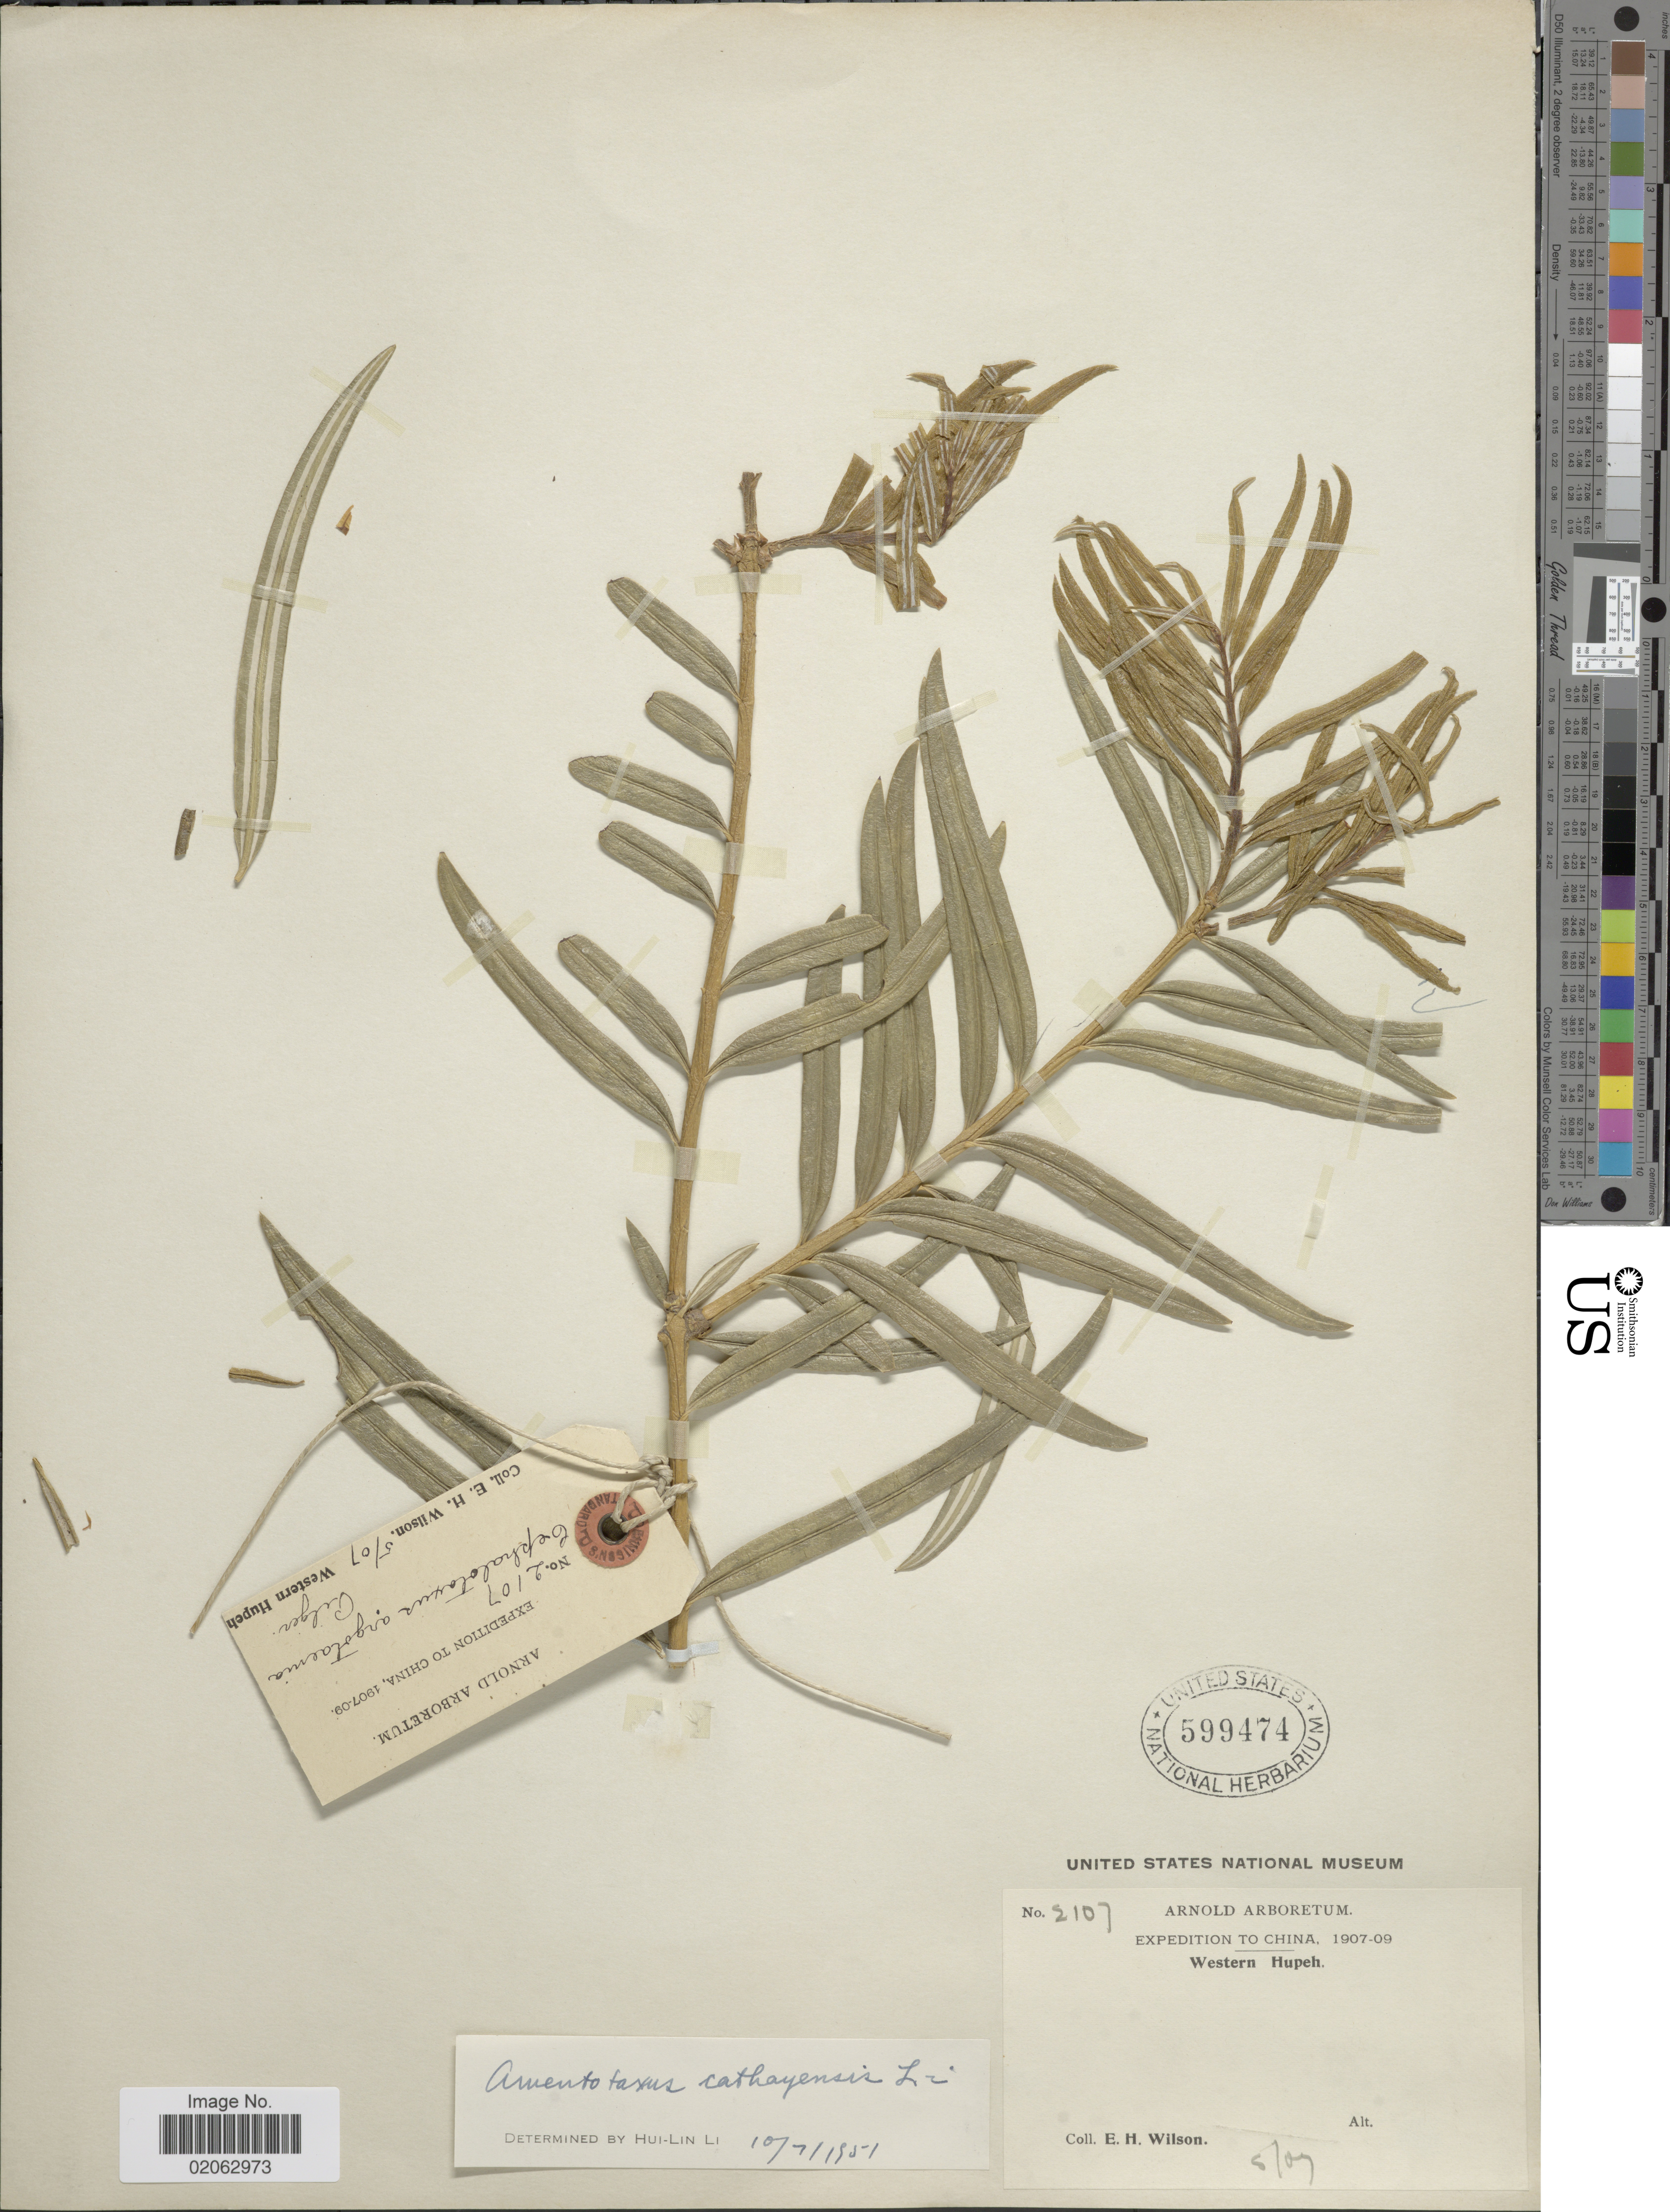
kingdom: Plantae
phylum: Tracheophyta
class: Pinopsida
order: Pinales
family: Taxaceae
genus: Amentotaxus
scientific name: Amentotaxus cathayensis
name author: H.L. Li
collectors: E. Wilson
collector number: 2107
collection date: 1907-05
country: China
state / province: Hubei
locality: Western Hupeh, Pelgen.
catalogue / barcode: US 599474